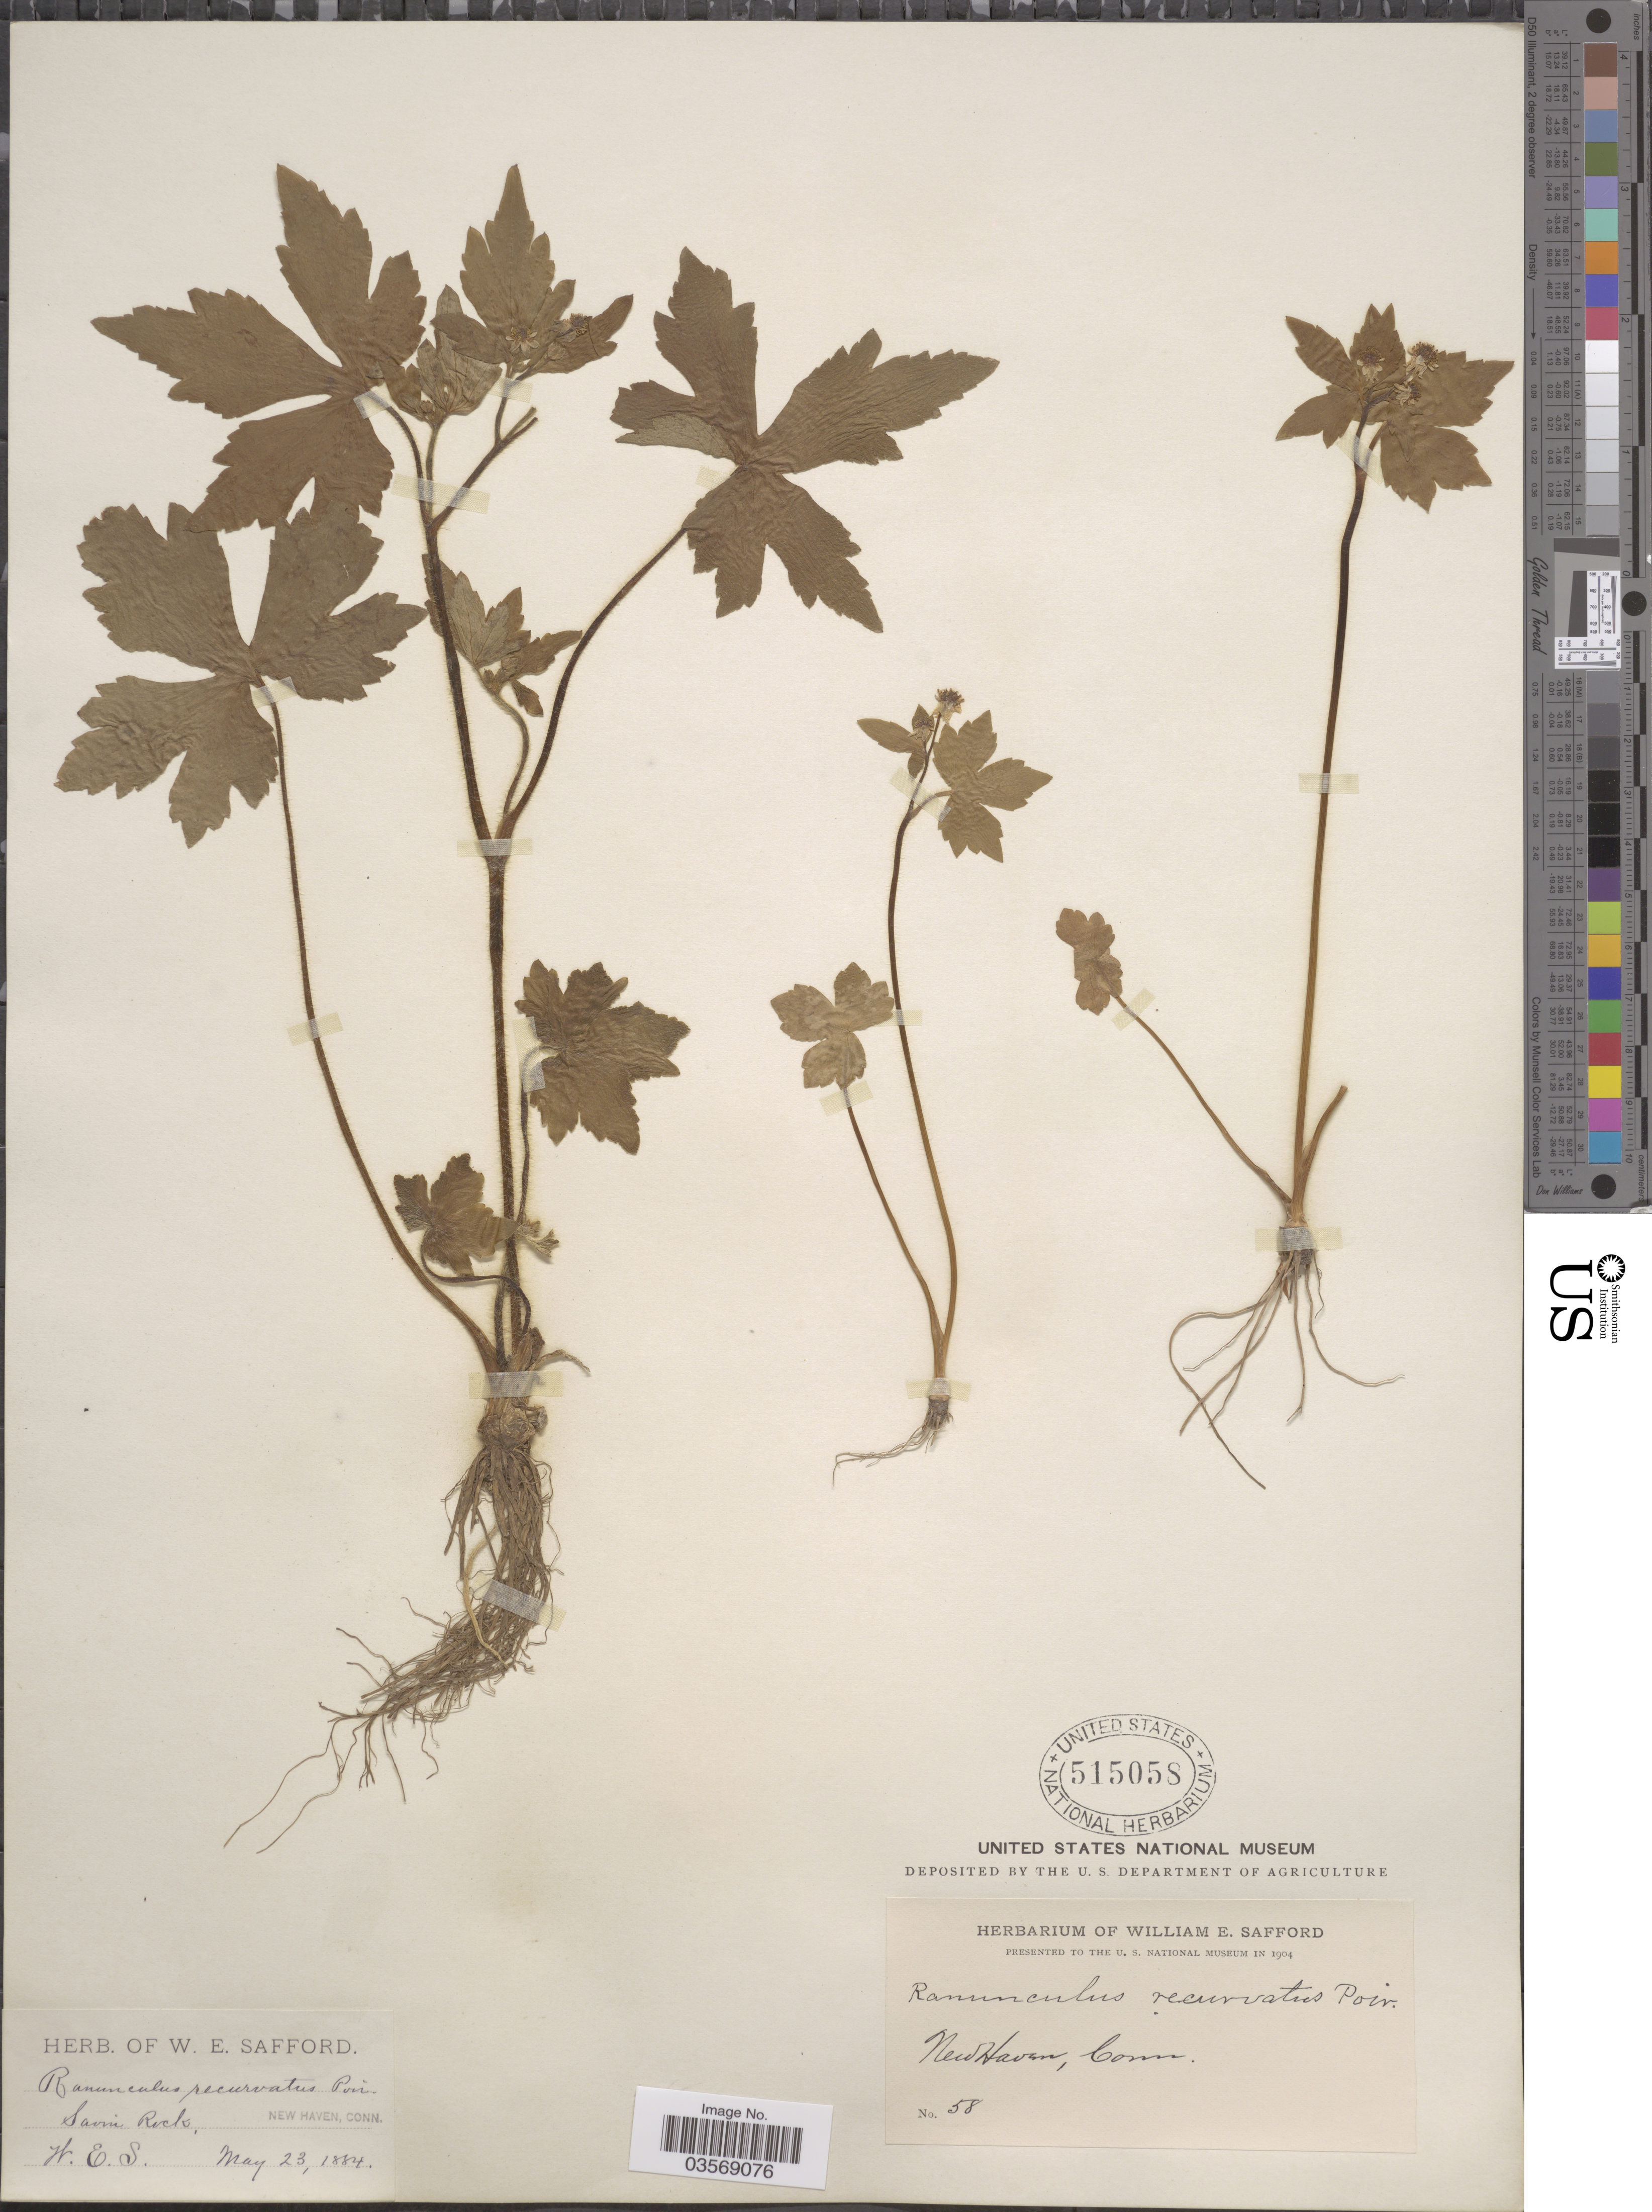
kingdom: Plantae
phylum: Tracheophyta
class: Magnoliopsida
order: Ranunculales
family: Ranunculaceae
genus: Ranunculus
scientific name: Ranunculus recurvatus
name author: Poir.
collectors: W. E. Safford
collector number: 58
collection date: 1884-05-23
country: United States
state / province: Connecticut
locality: Savin Rock. New Haven.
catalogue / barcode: US 515058